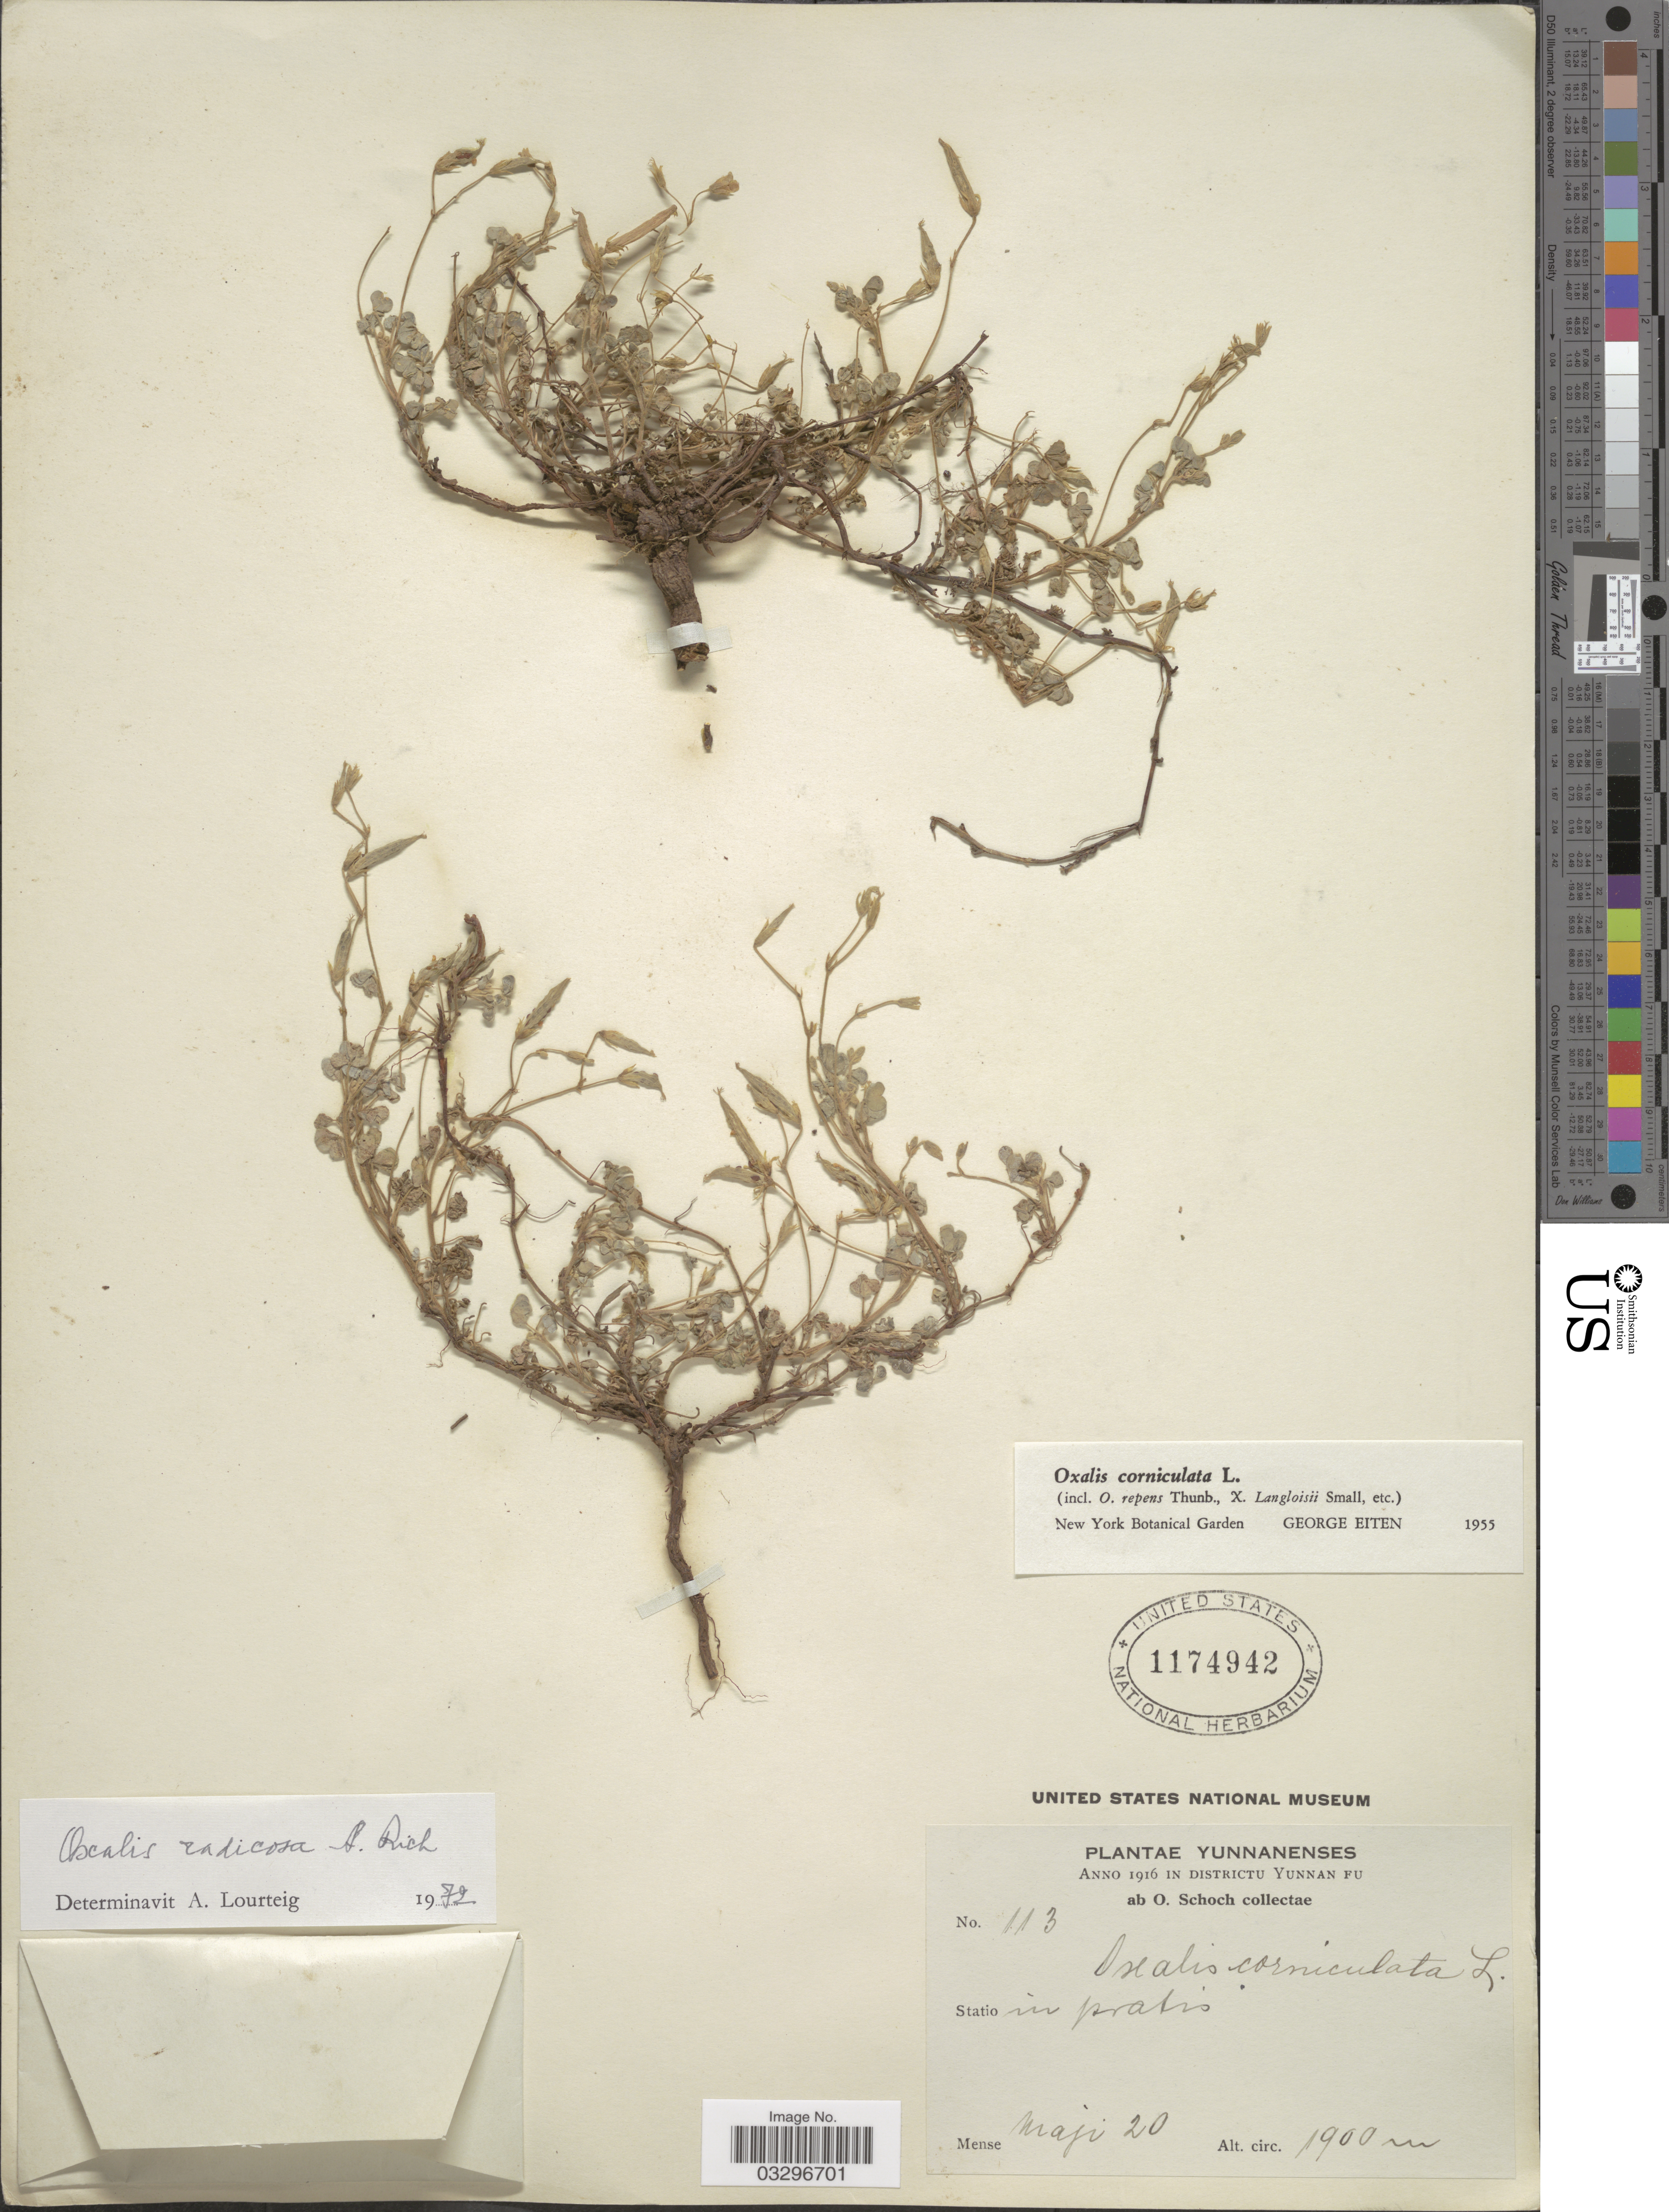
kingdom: Plantae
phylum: Tracheophyta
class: Magnoliopsida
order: Oxalidales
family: Oxalidaceae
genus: Oxalis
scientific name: Oxalis radicosa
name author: A. Rich.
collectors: O. Schoch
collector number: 113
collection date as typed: Transcribed d/m/y: /5/20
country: China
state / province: Yunnan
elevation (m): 1900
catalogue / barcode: US 1174942